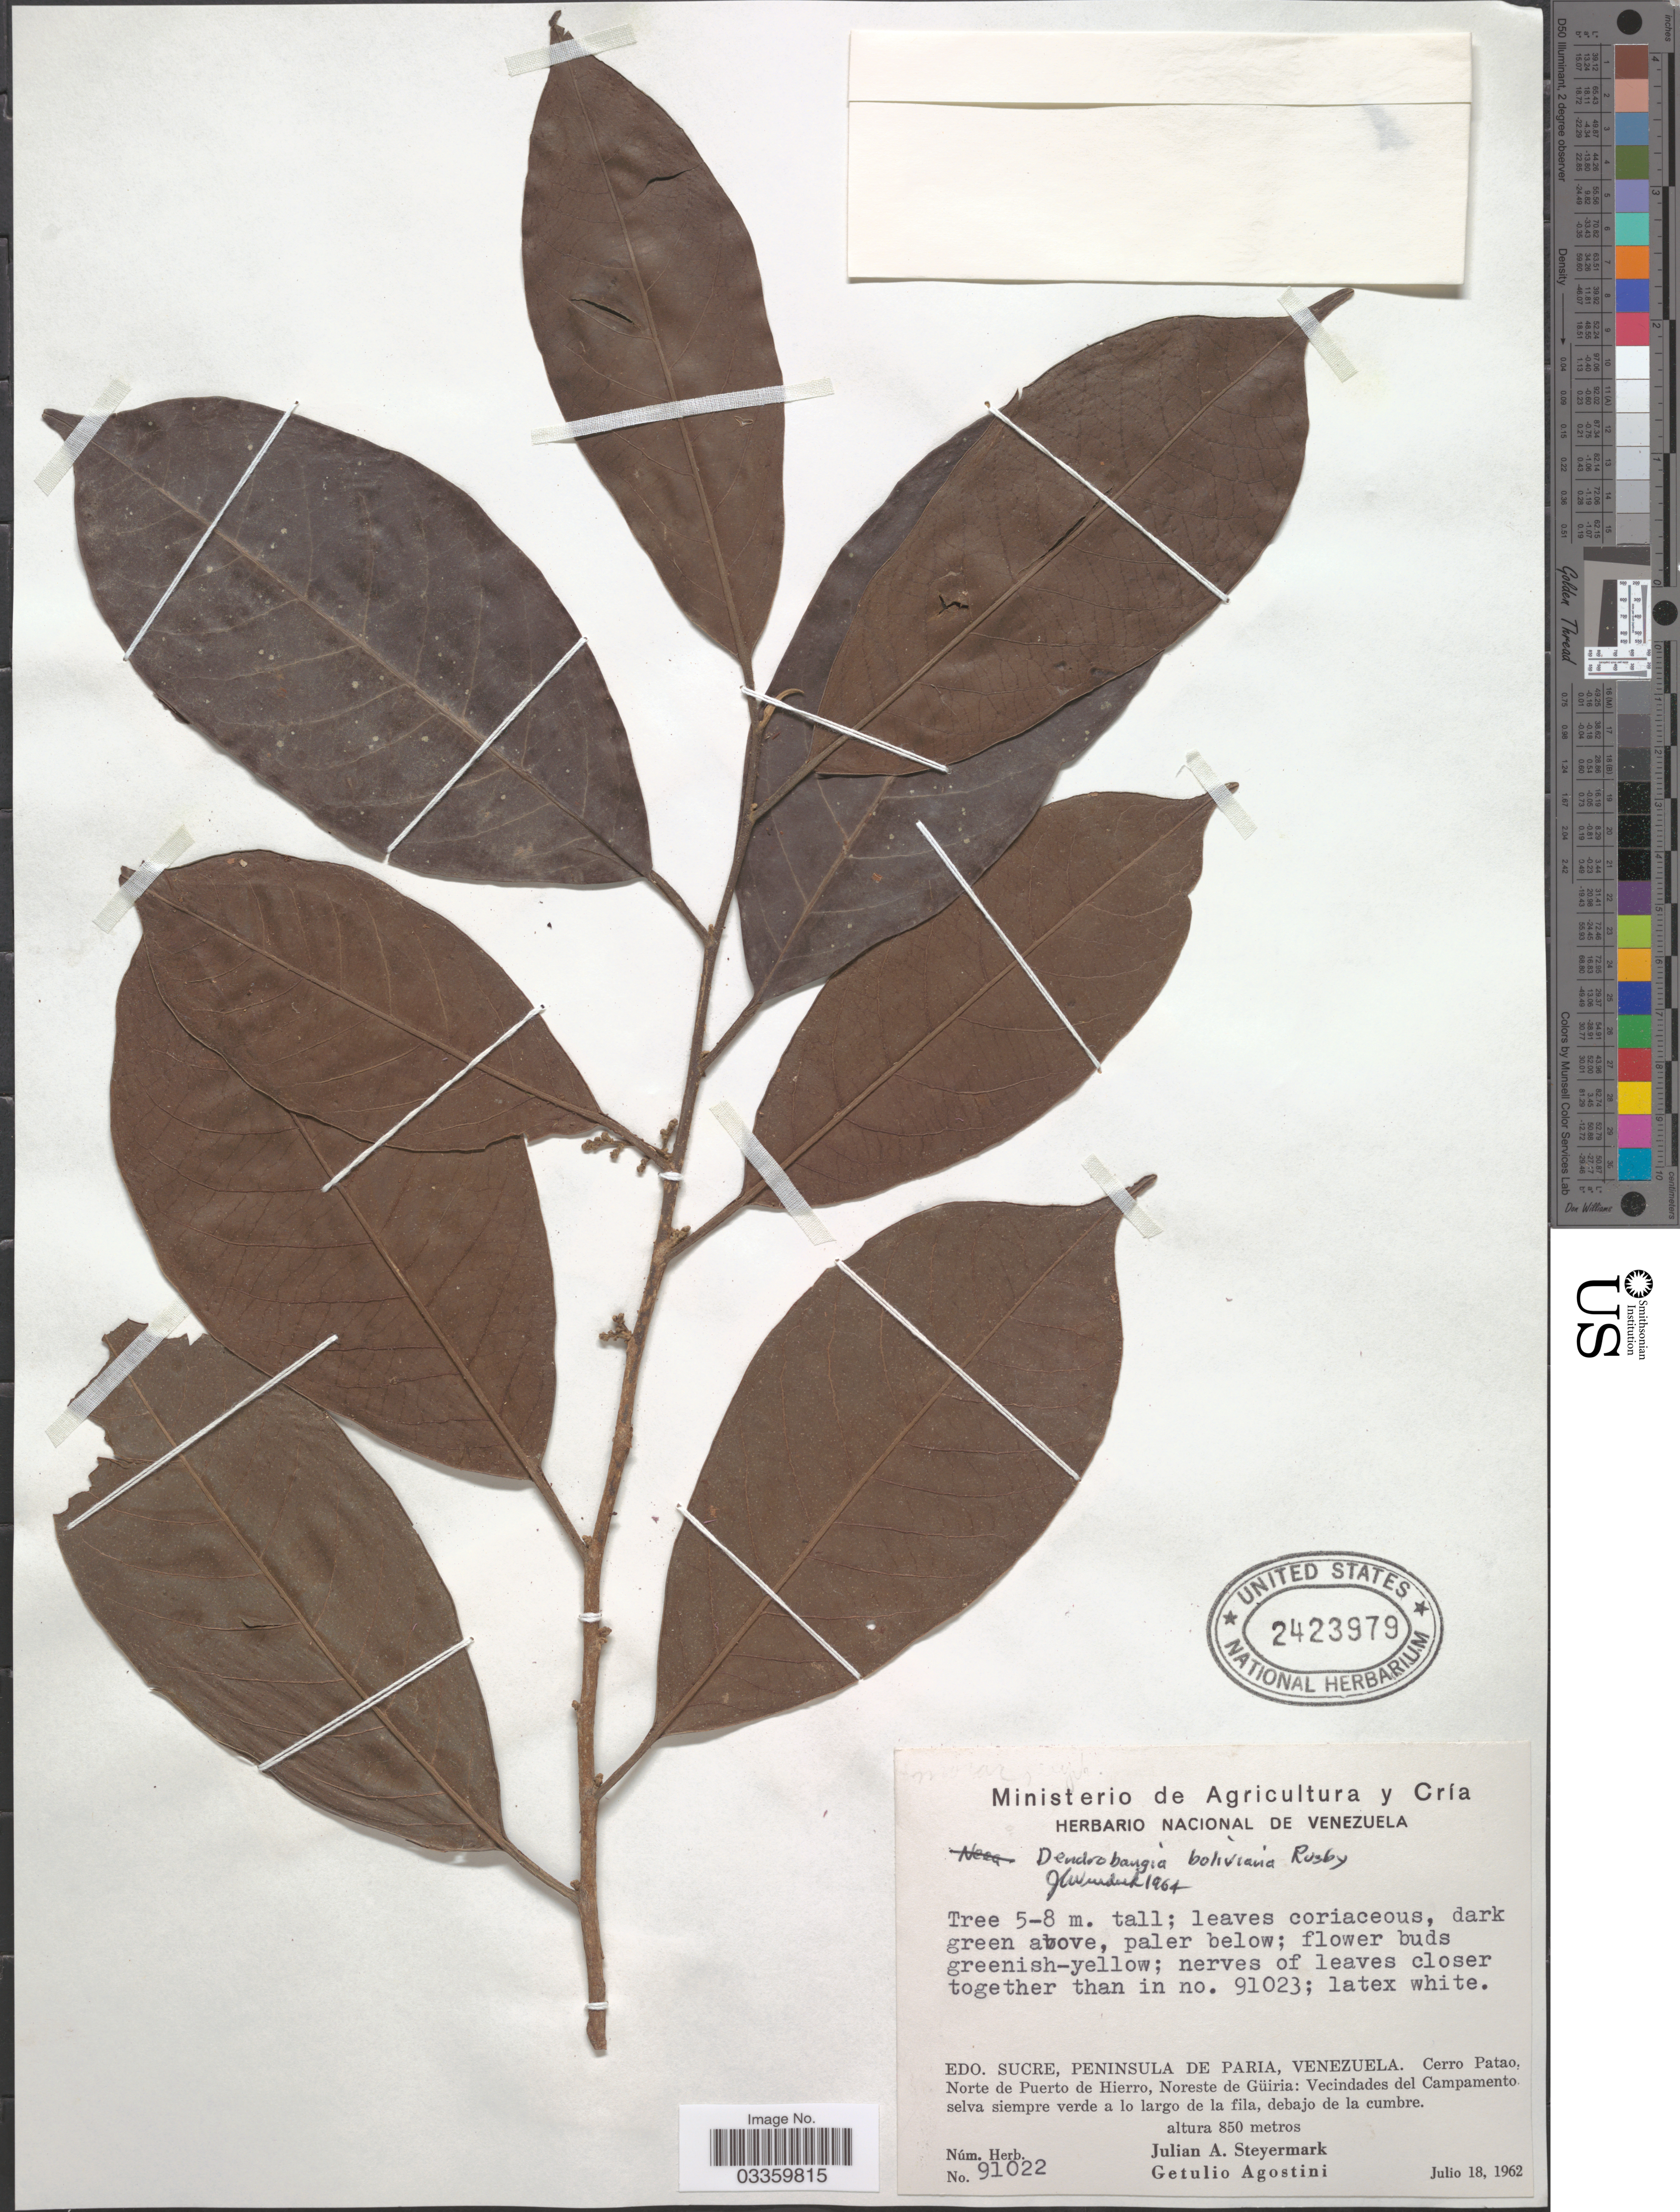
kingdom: Plantae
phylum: Tracheophyta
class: Magnoliopsida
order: Metteniusales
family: Metteniusaceae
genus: Dendrobangia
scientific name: Dendrobangia boliviana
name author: Rusby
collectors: J. Steyermark & G. Agostini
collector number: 91022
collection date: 1962-07-18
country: Venezuela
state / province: Sucre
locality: Peninsula de Paria. Cerro Patao, Norte de Puerto de Hierro, Noreste de Güiria.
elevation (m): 850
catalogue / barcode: US 2423979